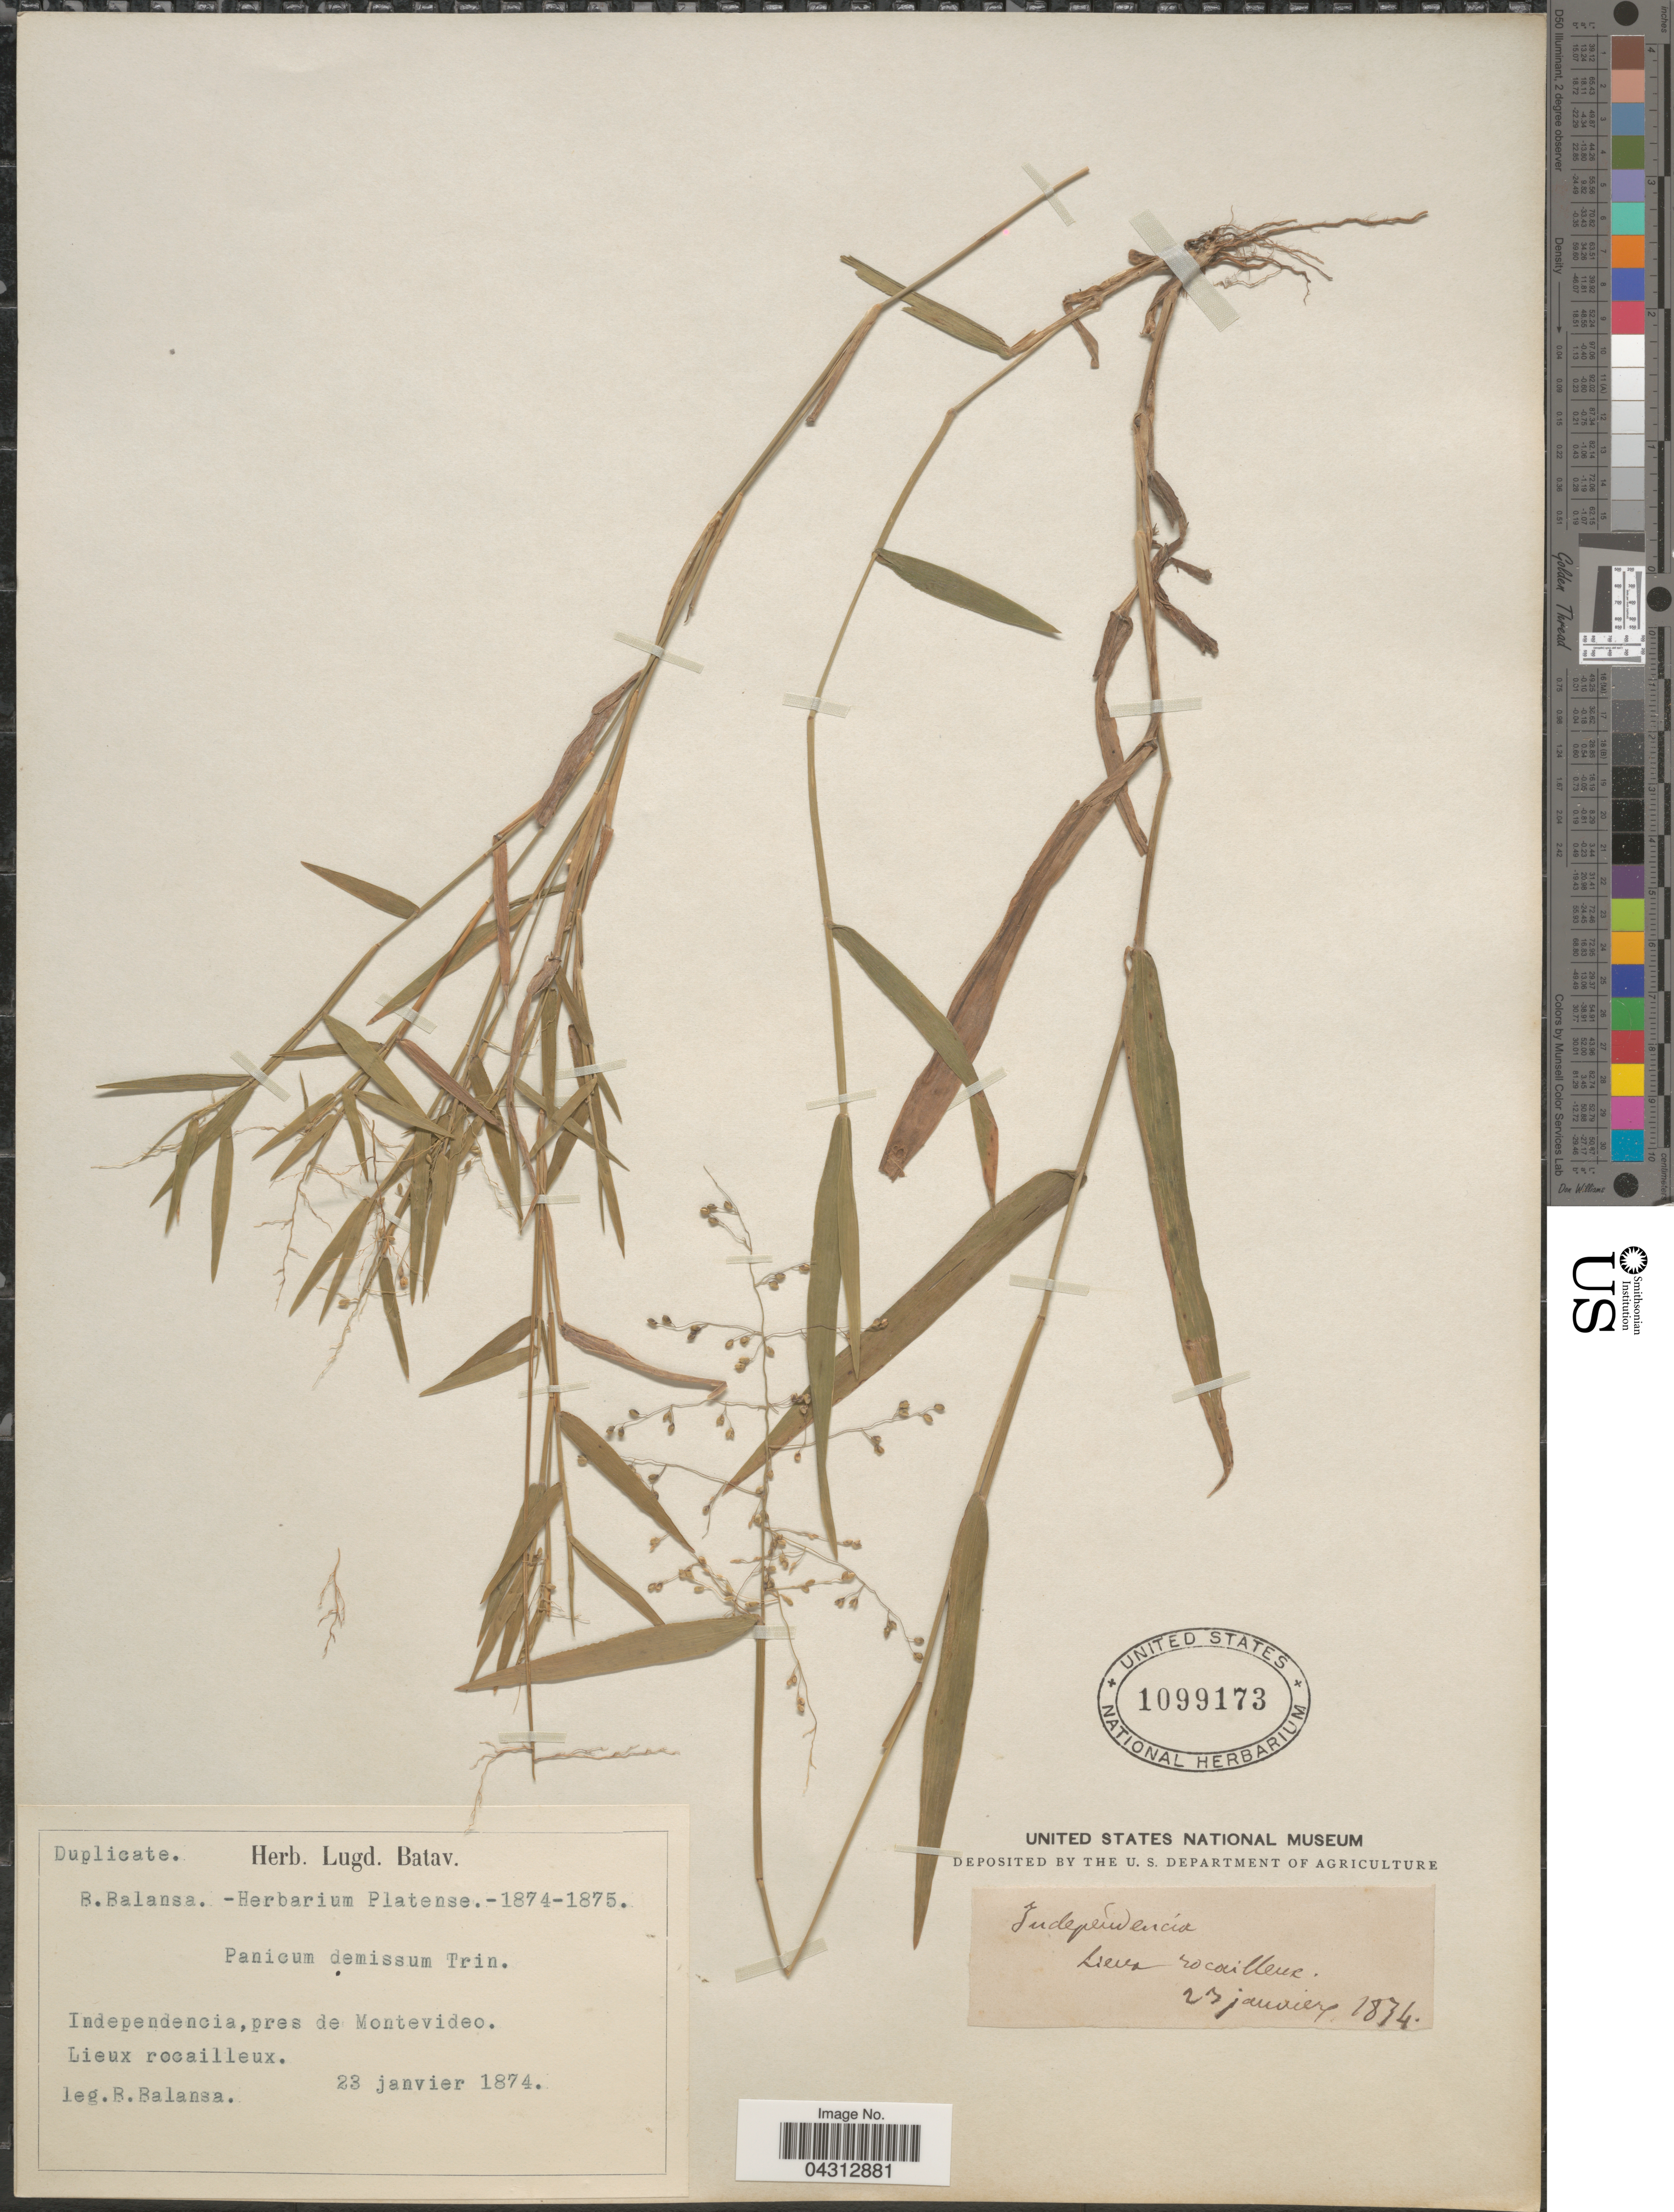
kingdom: Plantae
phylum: Tracheophyta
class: Liliopsida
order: Poales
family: Poaceae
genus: Dichanthelium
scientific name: Dichanthelium sabulorum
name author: (Lam.) Gould & C.A. Clark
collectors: B. Balansa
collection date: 1874-01-23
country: Uruguay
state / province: Montevideo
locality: Independencia, pres de Montevideo.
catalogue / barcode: US 1099173